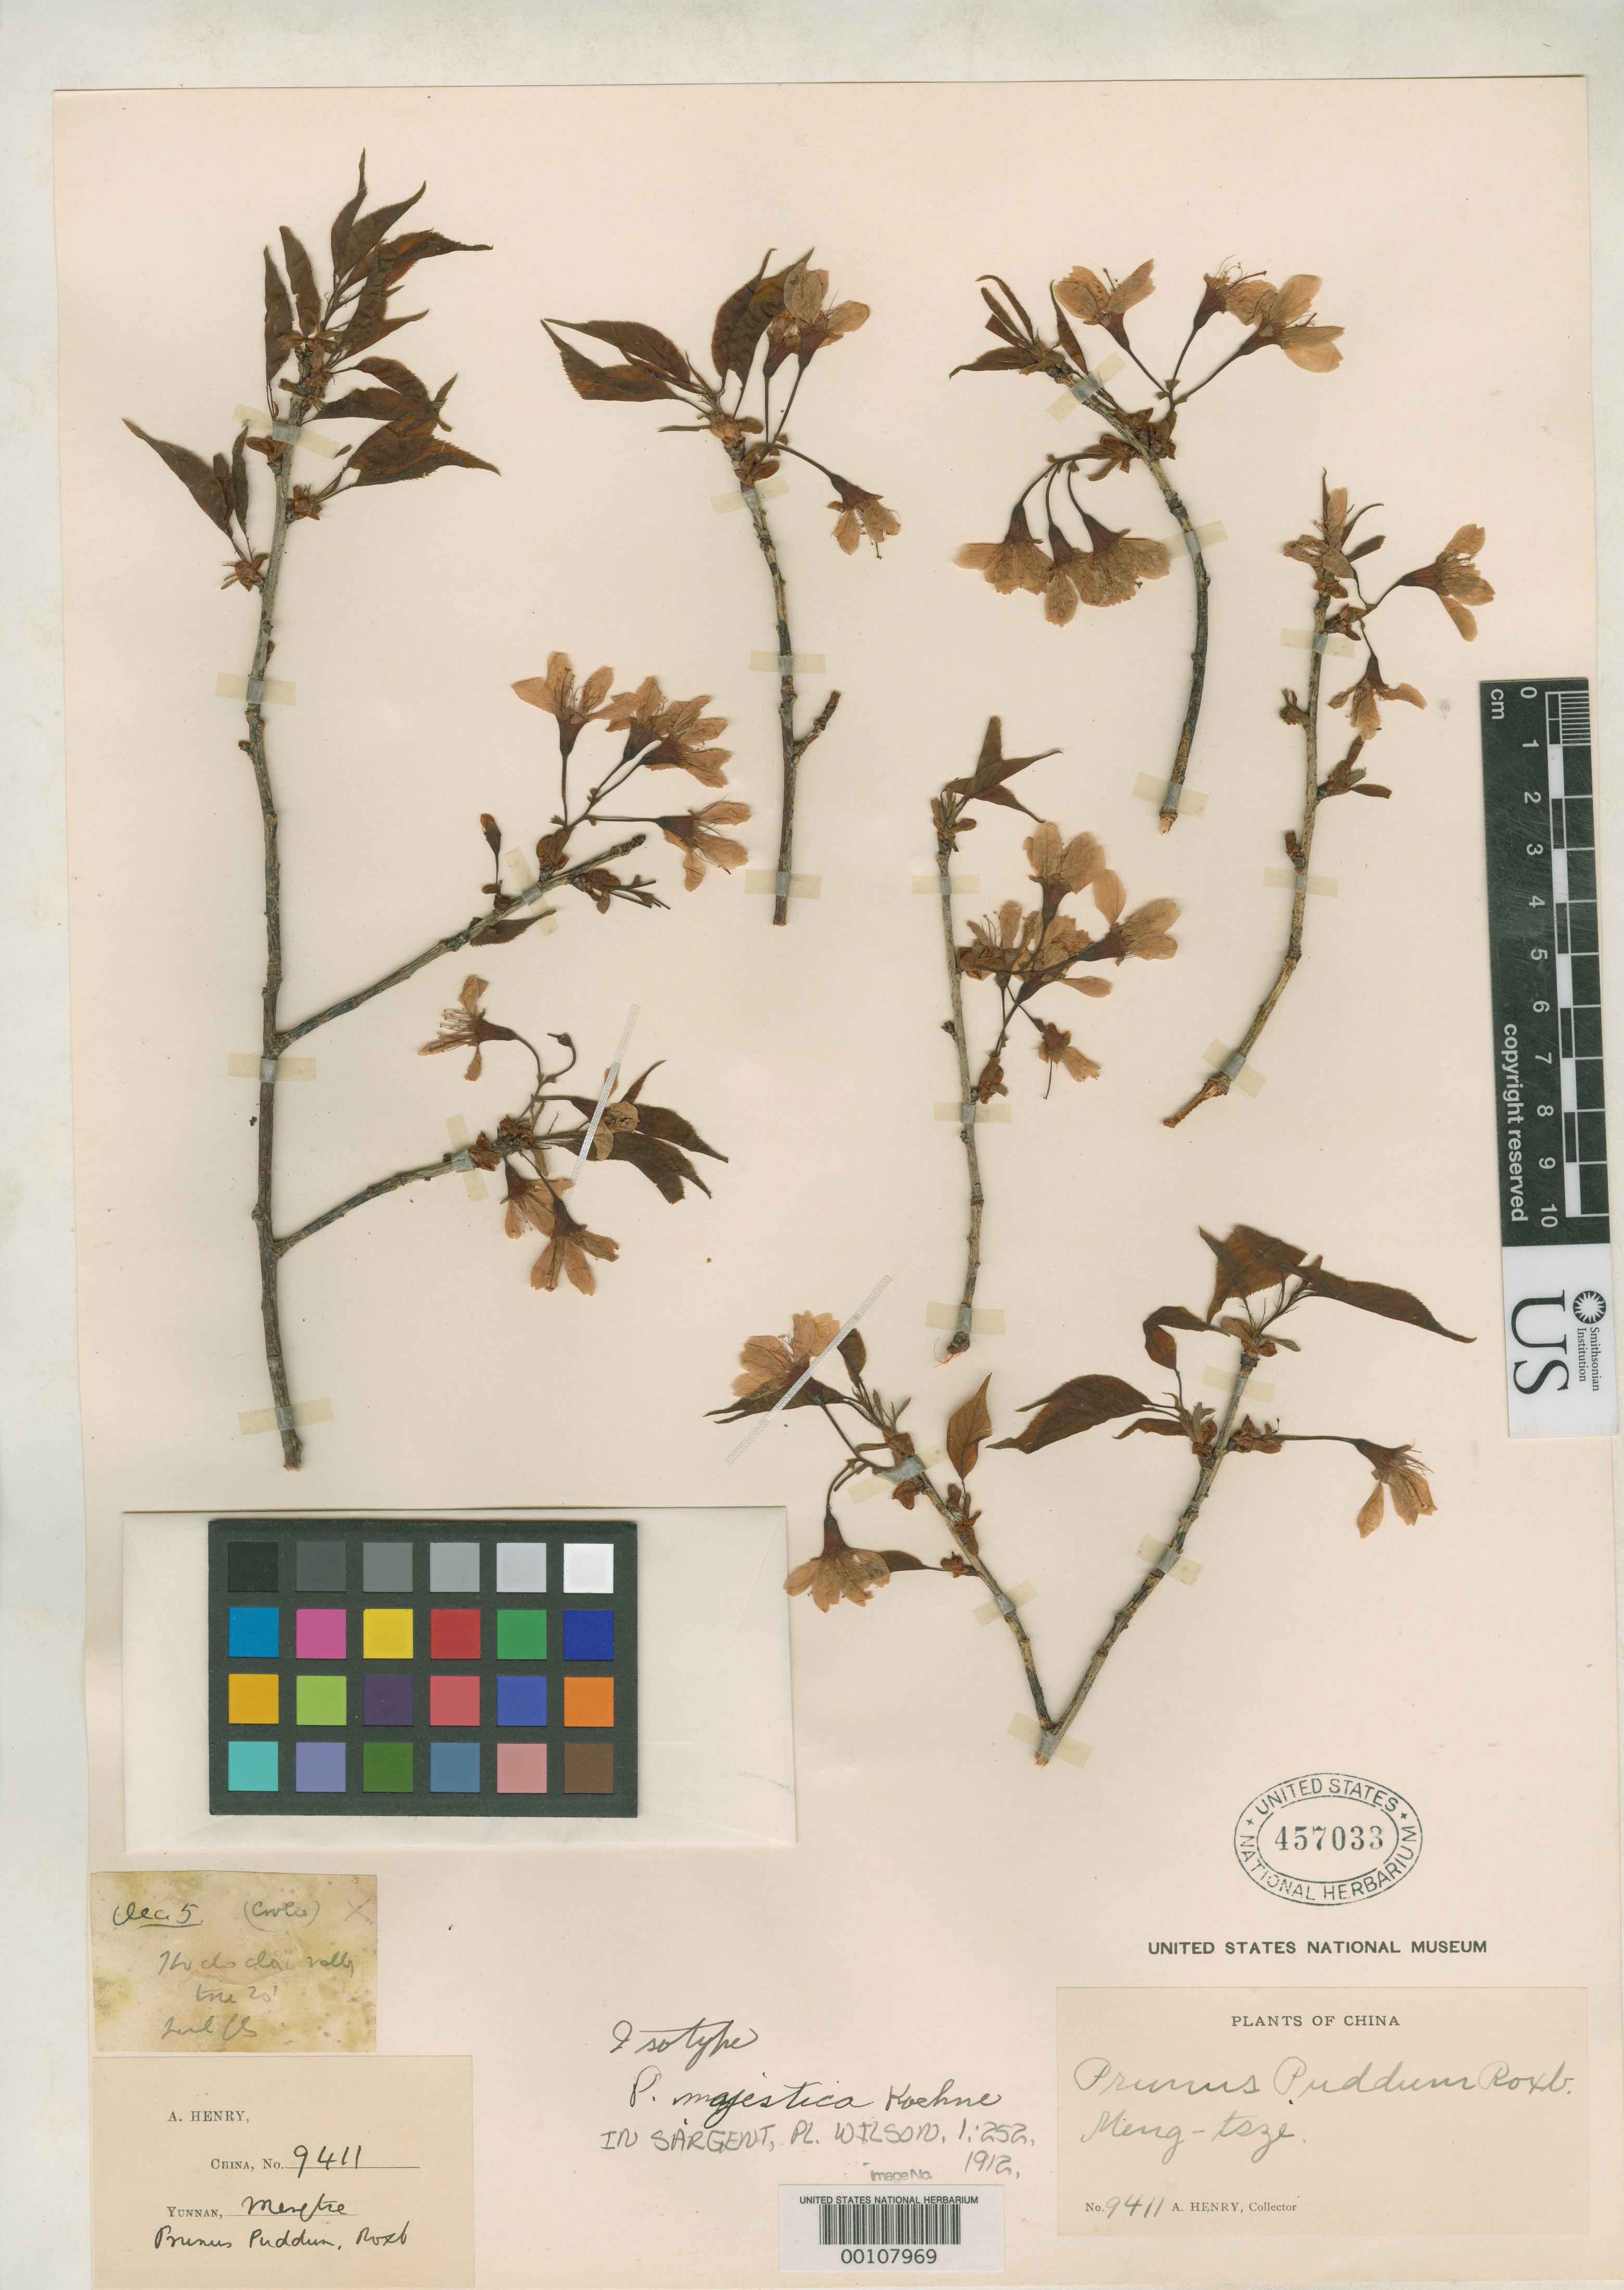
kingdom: Plantae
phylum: Tracheophyta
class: Magnoliopsida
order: Rosales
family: Rosaceae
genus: Prunus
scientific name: Prunus majestica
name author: Koehne in Sarg.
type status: Isosyntype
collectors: A. Henry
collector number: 9411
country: China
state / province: Yunnan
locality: Yunnan, Mengtze.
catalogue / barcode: US 457033